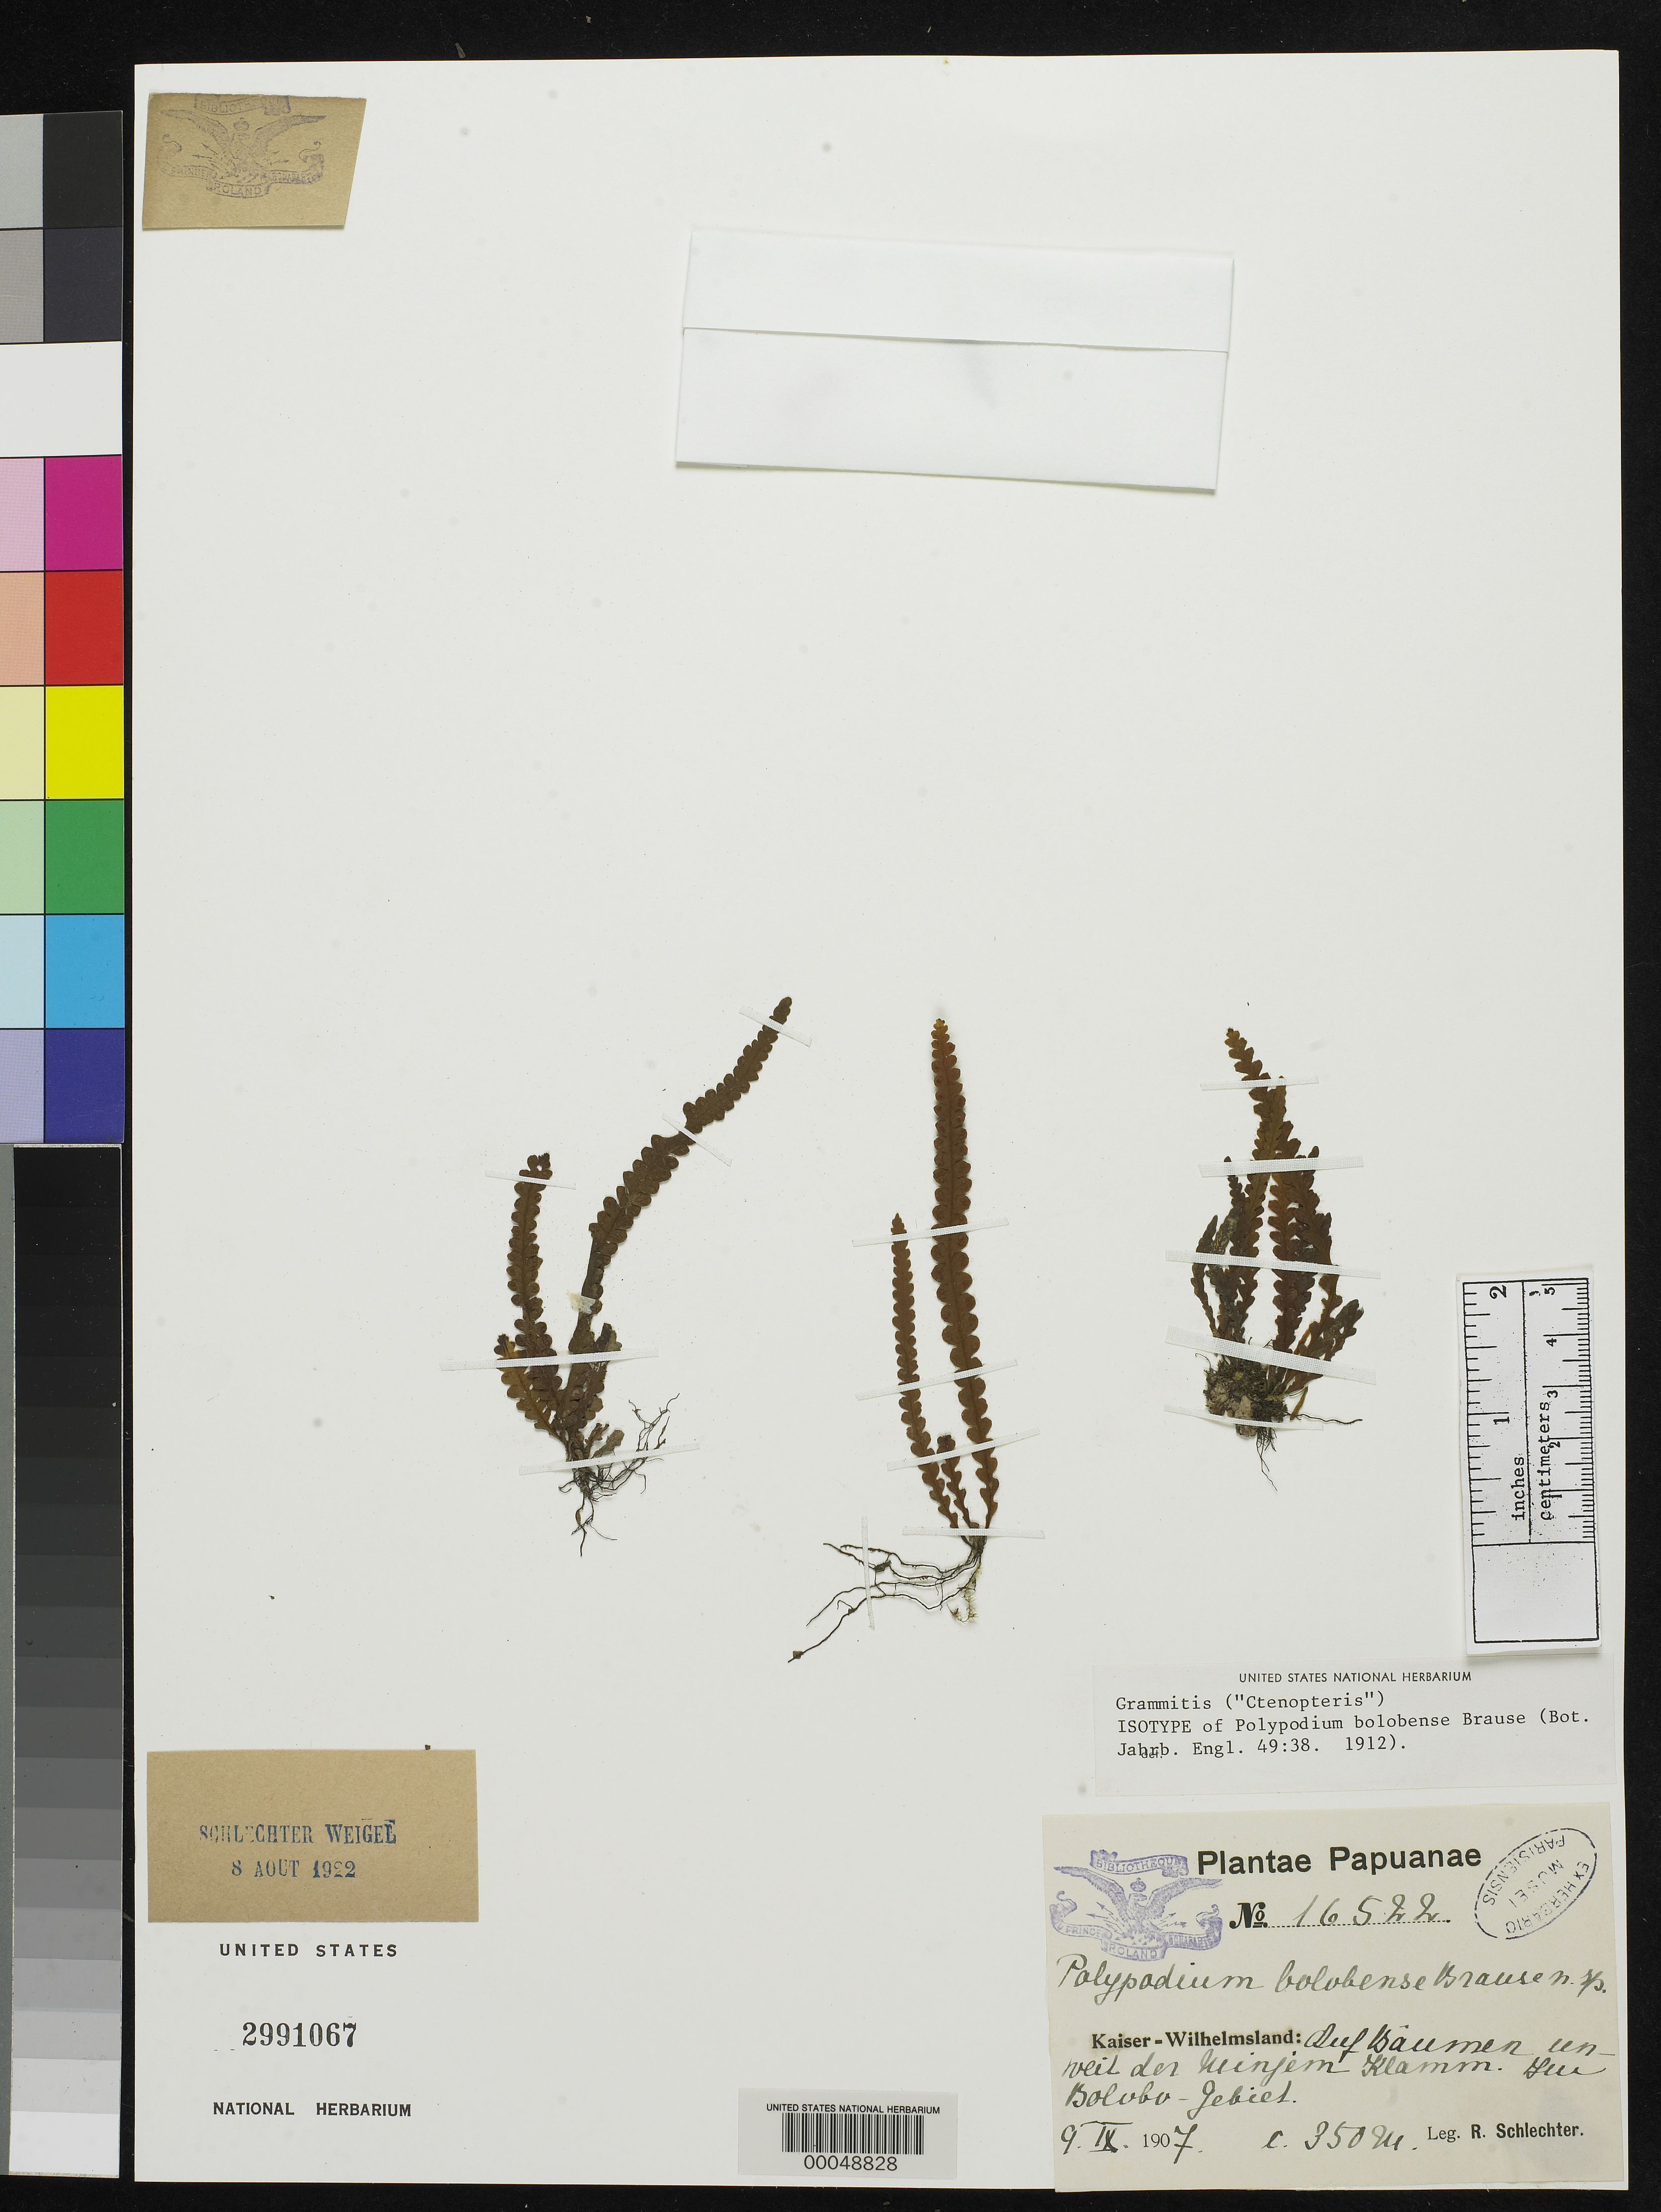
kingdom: Plantae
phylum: Tracheophyta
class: Polypodiopsida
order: Polypodiales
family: Polypodiaceae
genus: Polypodium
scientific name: Polypodium bolobense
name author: Brause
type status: Isotype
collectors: F. R. R. Schlechter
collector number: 16522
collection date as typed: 09 Sep 1907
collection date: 1907-09-09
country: Papua New Guinea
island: New Guinea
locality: Kaiser-Wilhelmsland, Minjem-Klamm, near Bolobo.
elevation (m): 350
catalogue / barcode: US 2991067